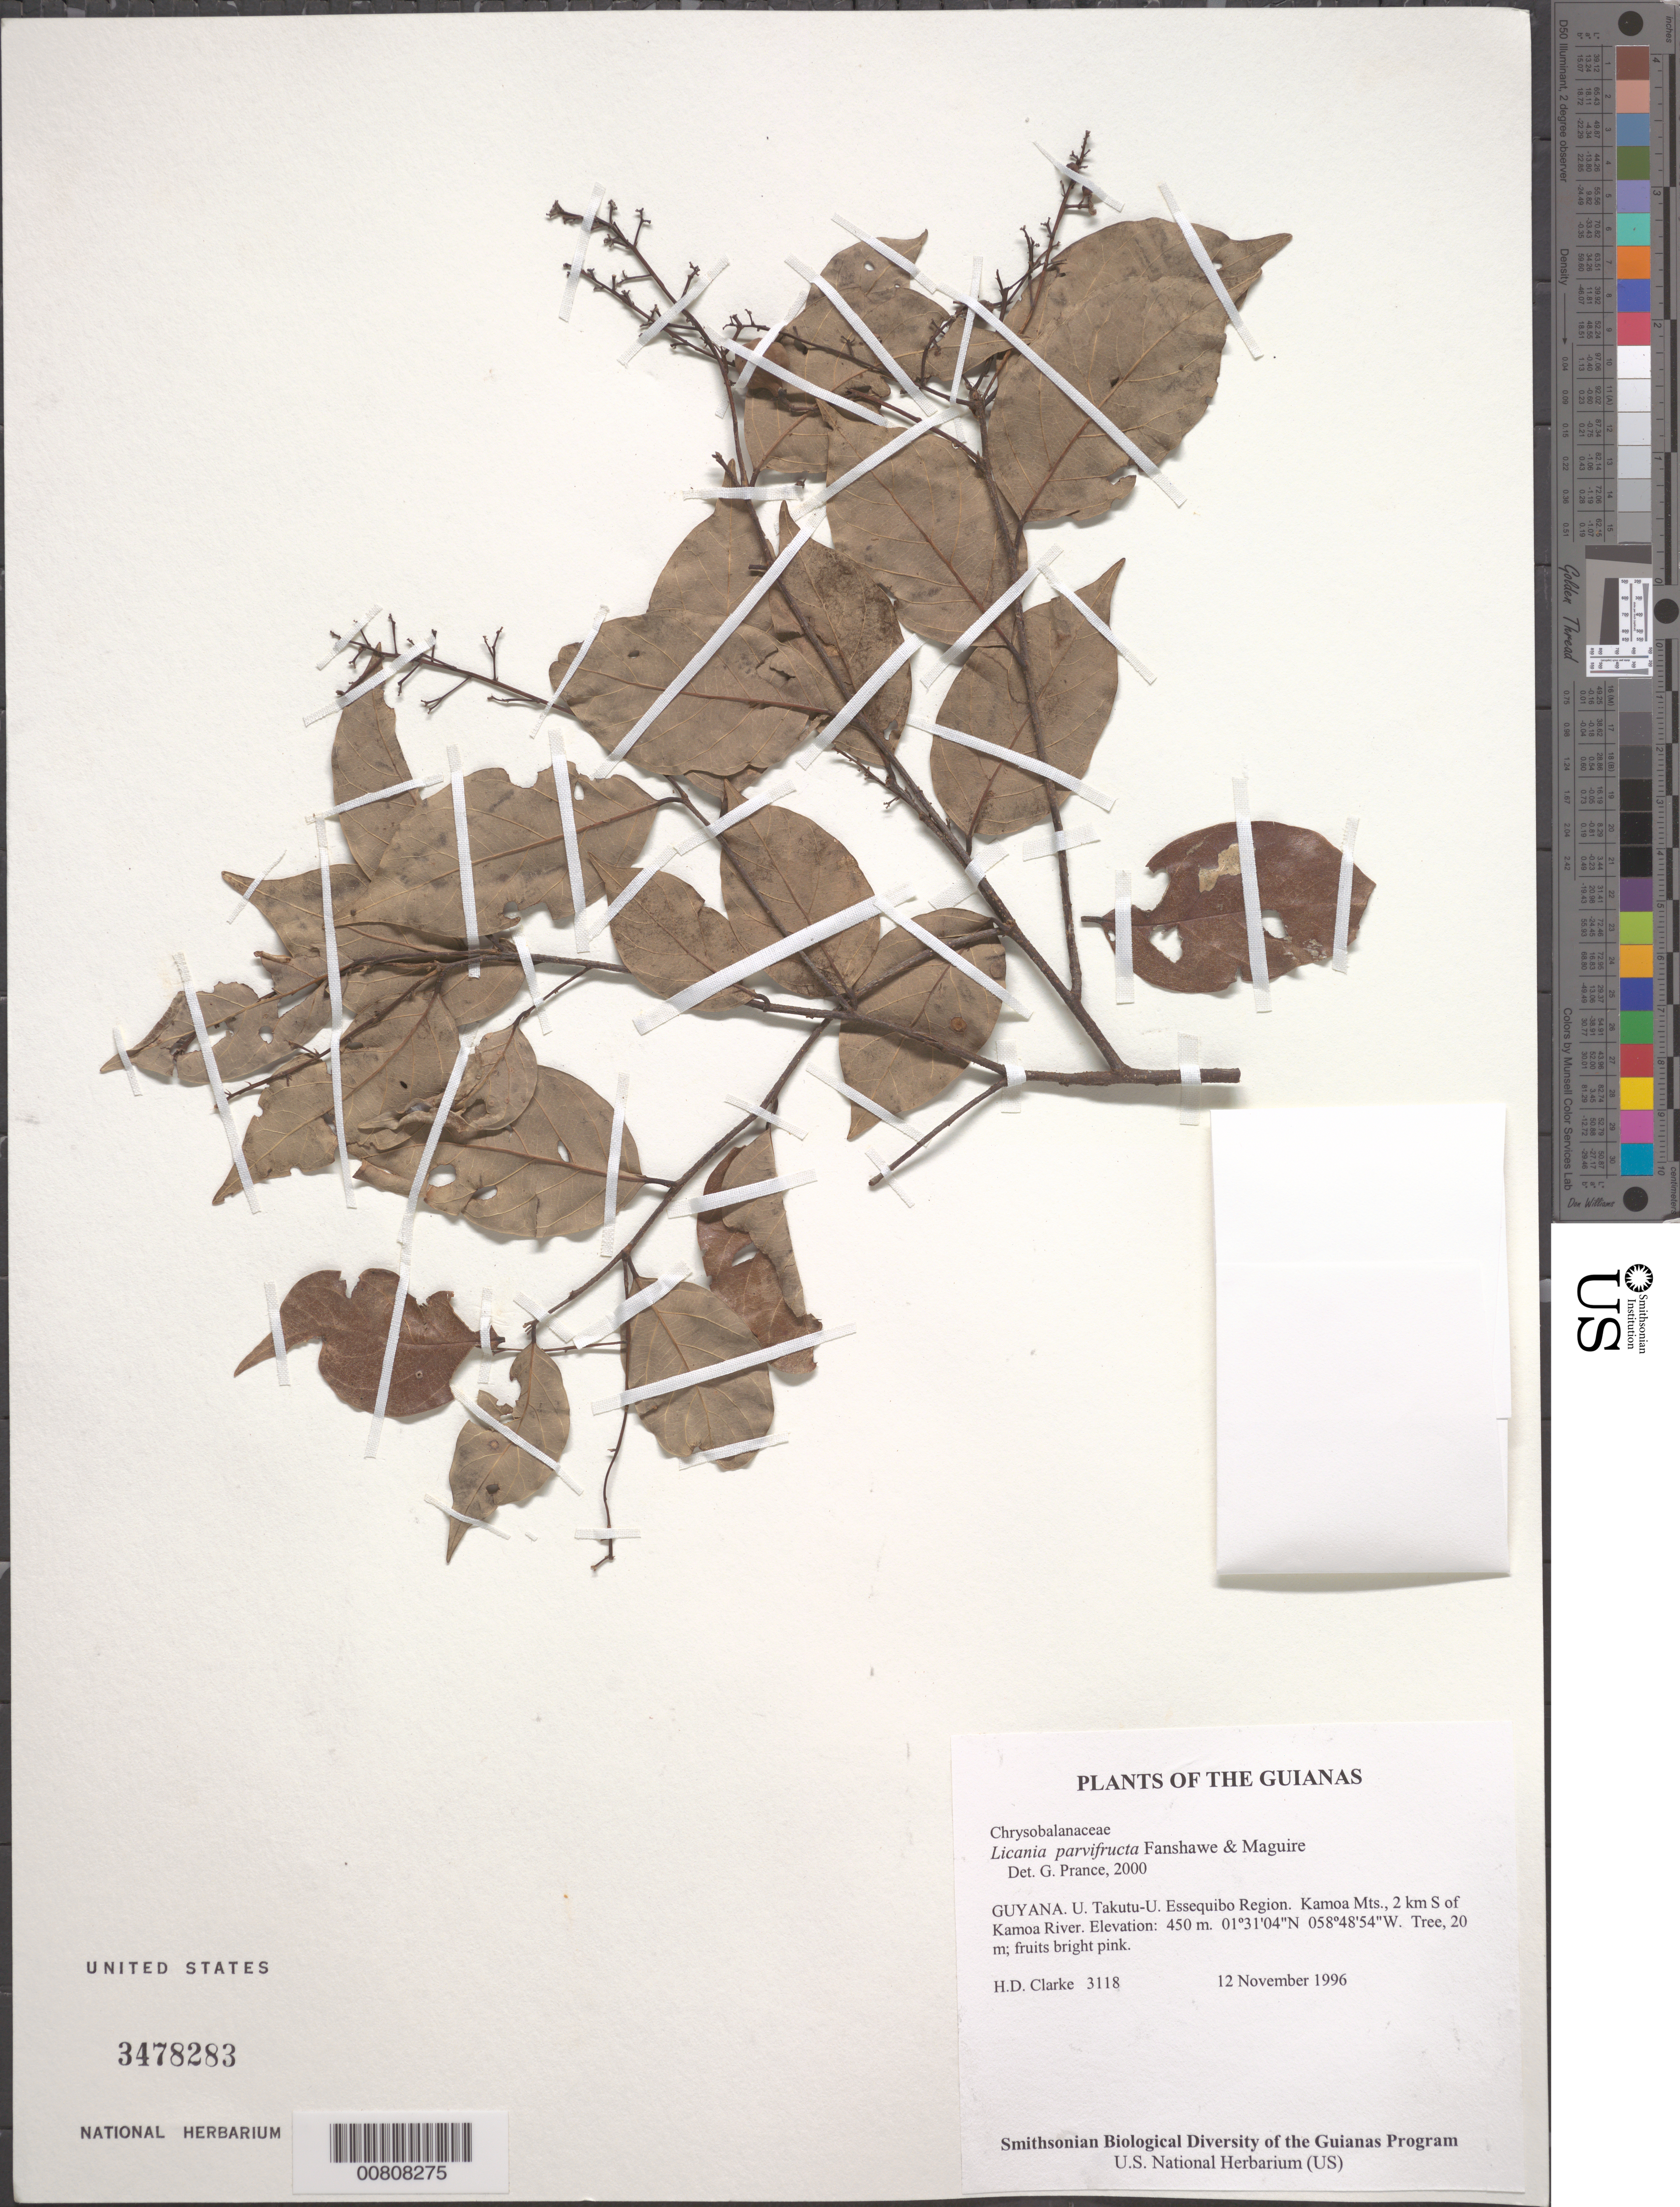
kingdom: Plantae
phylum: Tracheophyta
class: Magnoliopsida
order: Malpighiales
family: Chrysobalanaceae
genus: Licania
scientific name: Licania parvifructa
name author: Fanshawe & Maguire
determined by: Prance, G. T.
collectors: H. D. Clarke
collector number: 3118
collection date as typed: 12 November 1996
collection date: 1996-11-12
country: Guyana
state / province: U. Takutu-U. Essequibo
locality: Kamoa Mts., 2 km S of Kamoa River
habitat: Dense forest on brown sand and granitic boulders, with Scheelea, Clusia, Sloanea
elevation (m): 450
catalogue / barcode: US 3478283